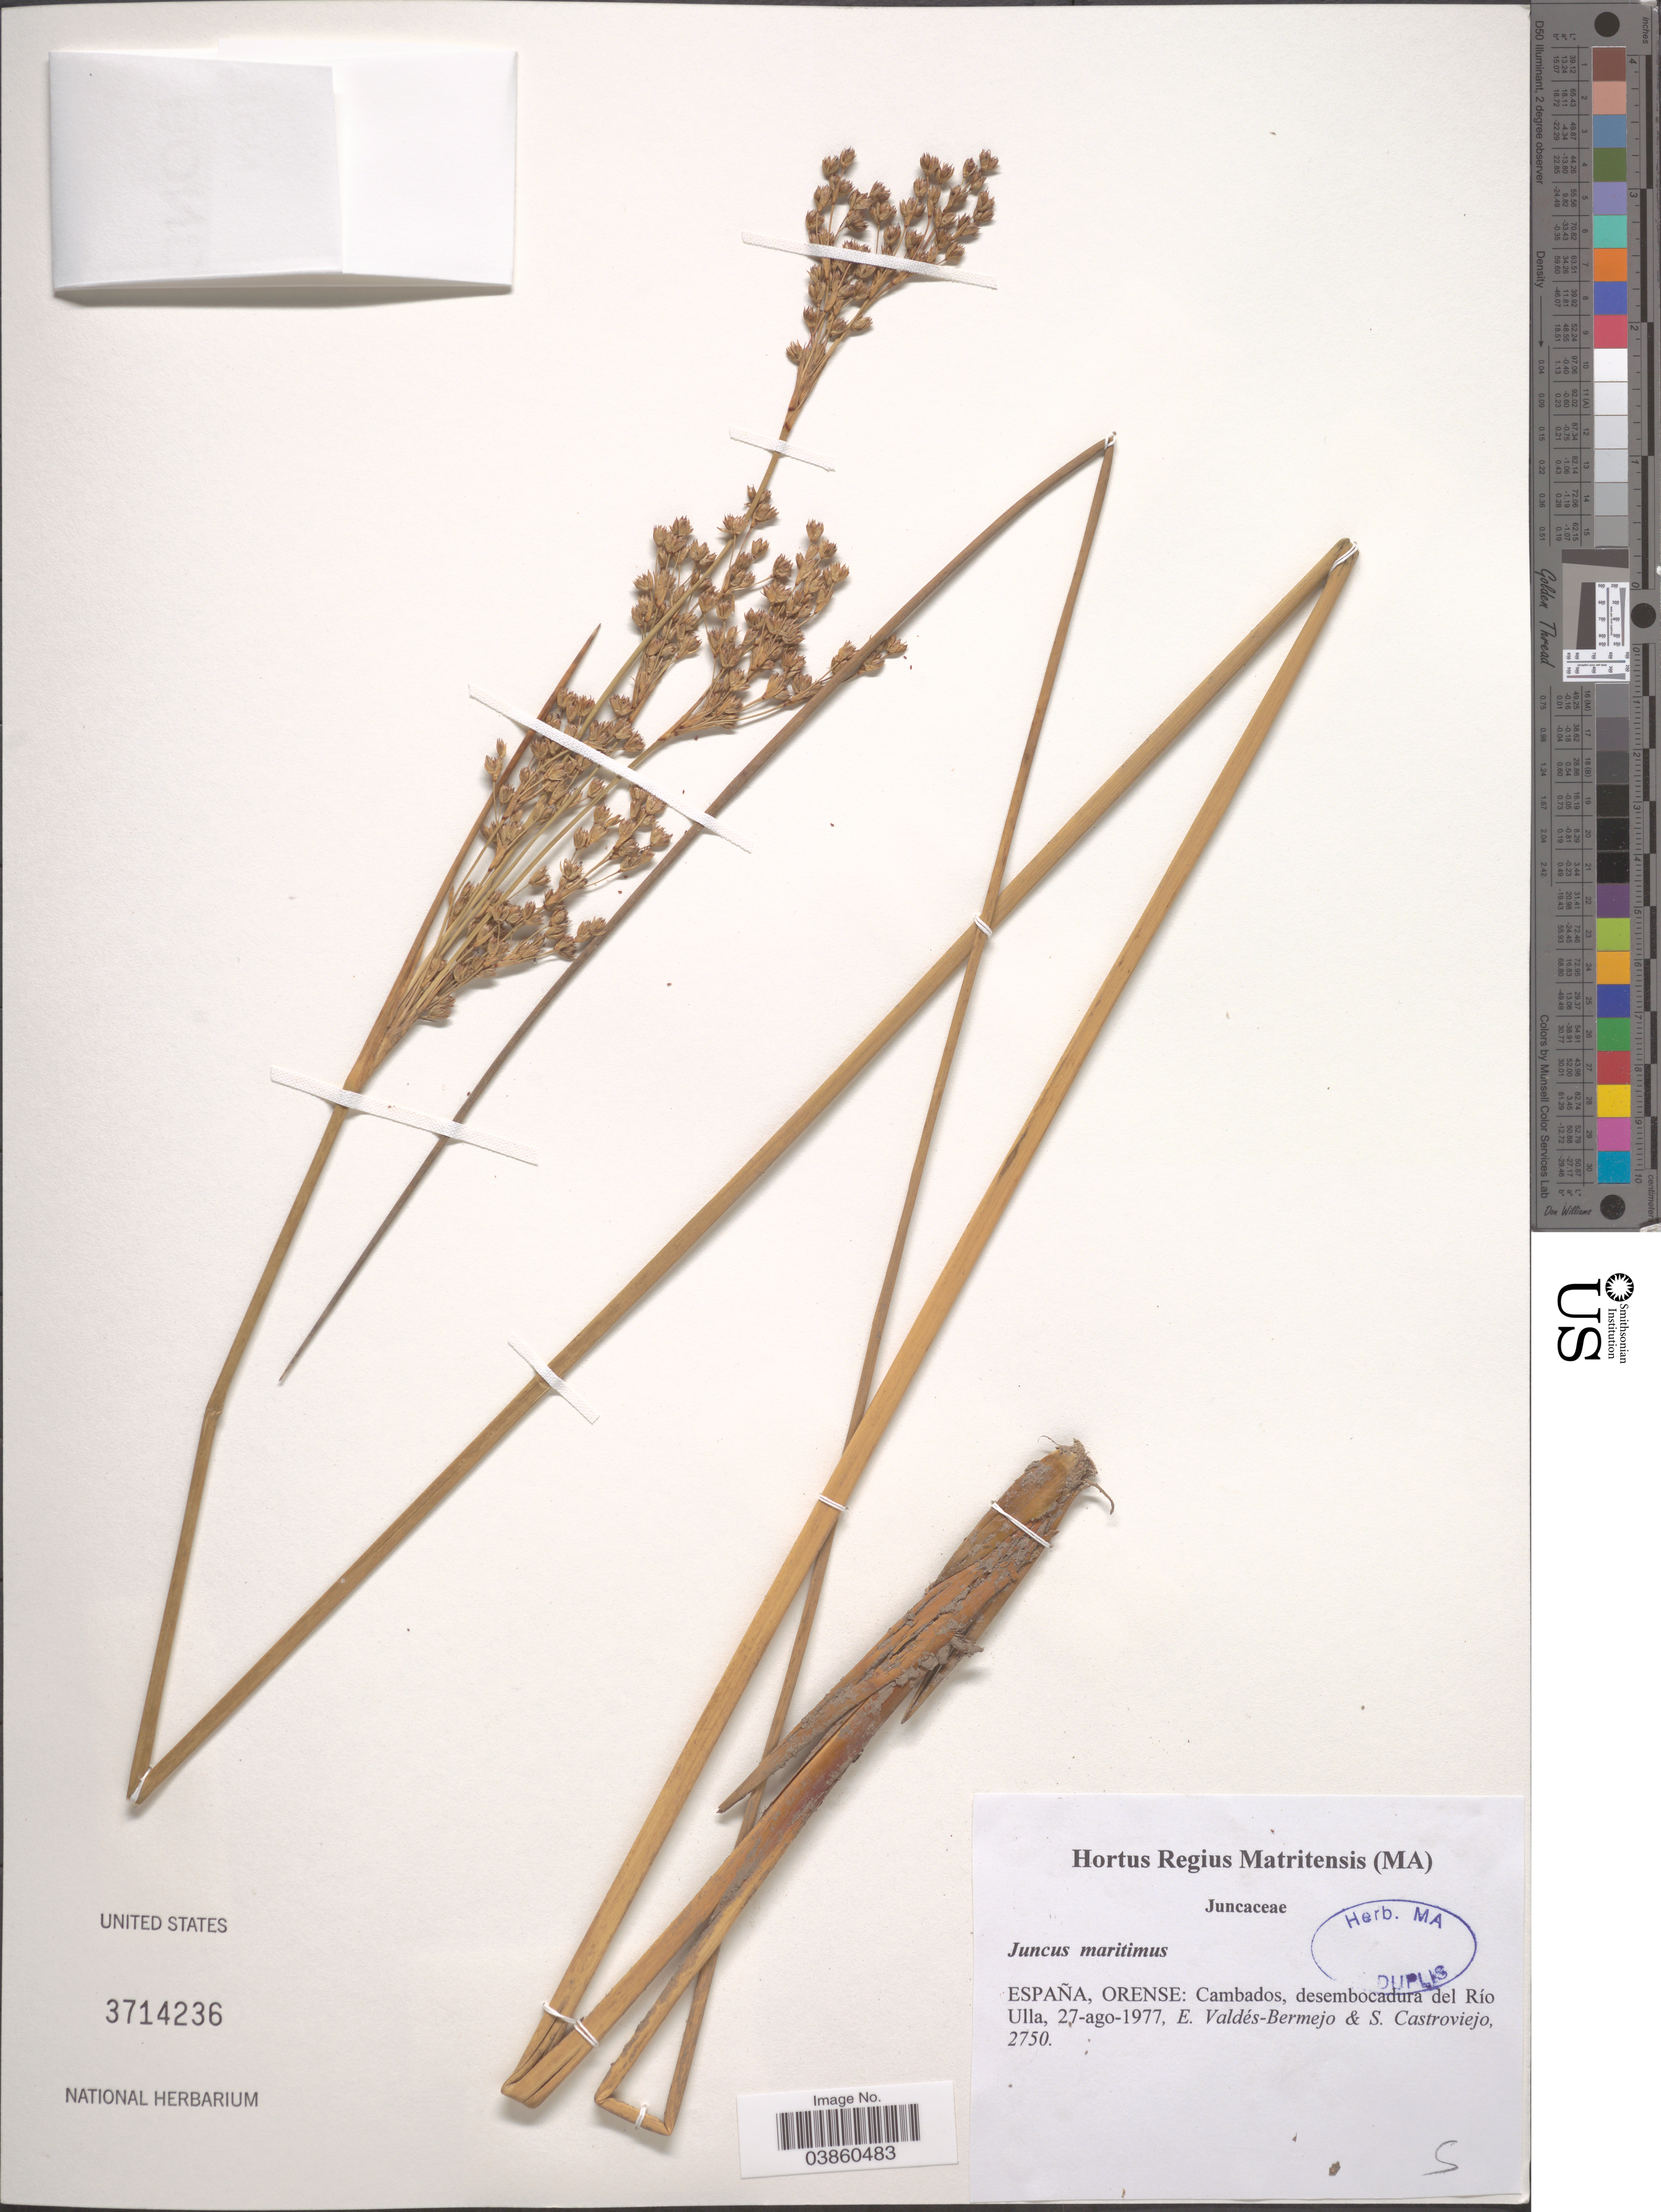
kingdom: Plantae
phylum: Tracheophyta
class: Liliopsida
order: Poales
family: Juncaceae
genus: Juncus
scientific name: Juncus maritimus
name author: Lam.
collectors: E. Valdes Bermejo & S. Castroviejo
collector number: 2750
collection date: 1977-08-27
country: Spain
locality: España, Orense: Cambados, desembocadura del Río Ulla.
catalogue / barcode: US 3714236